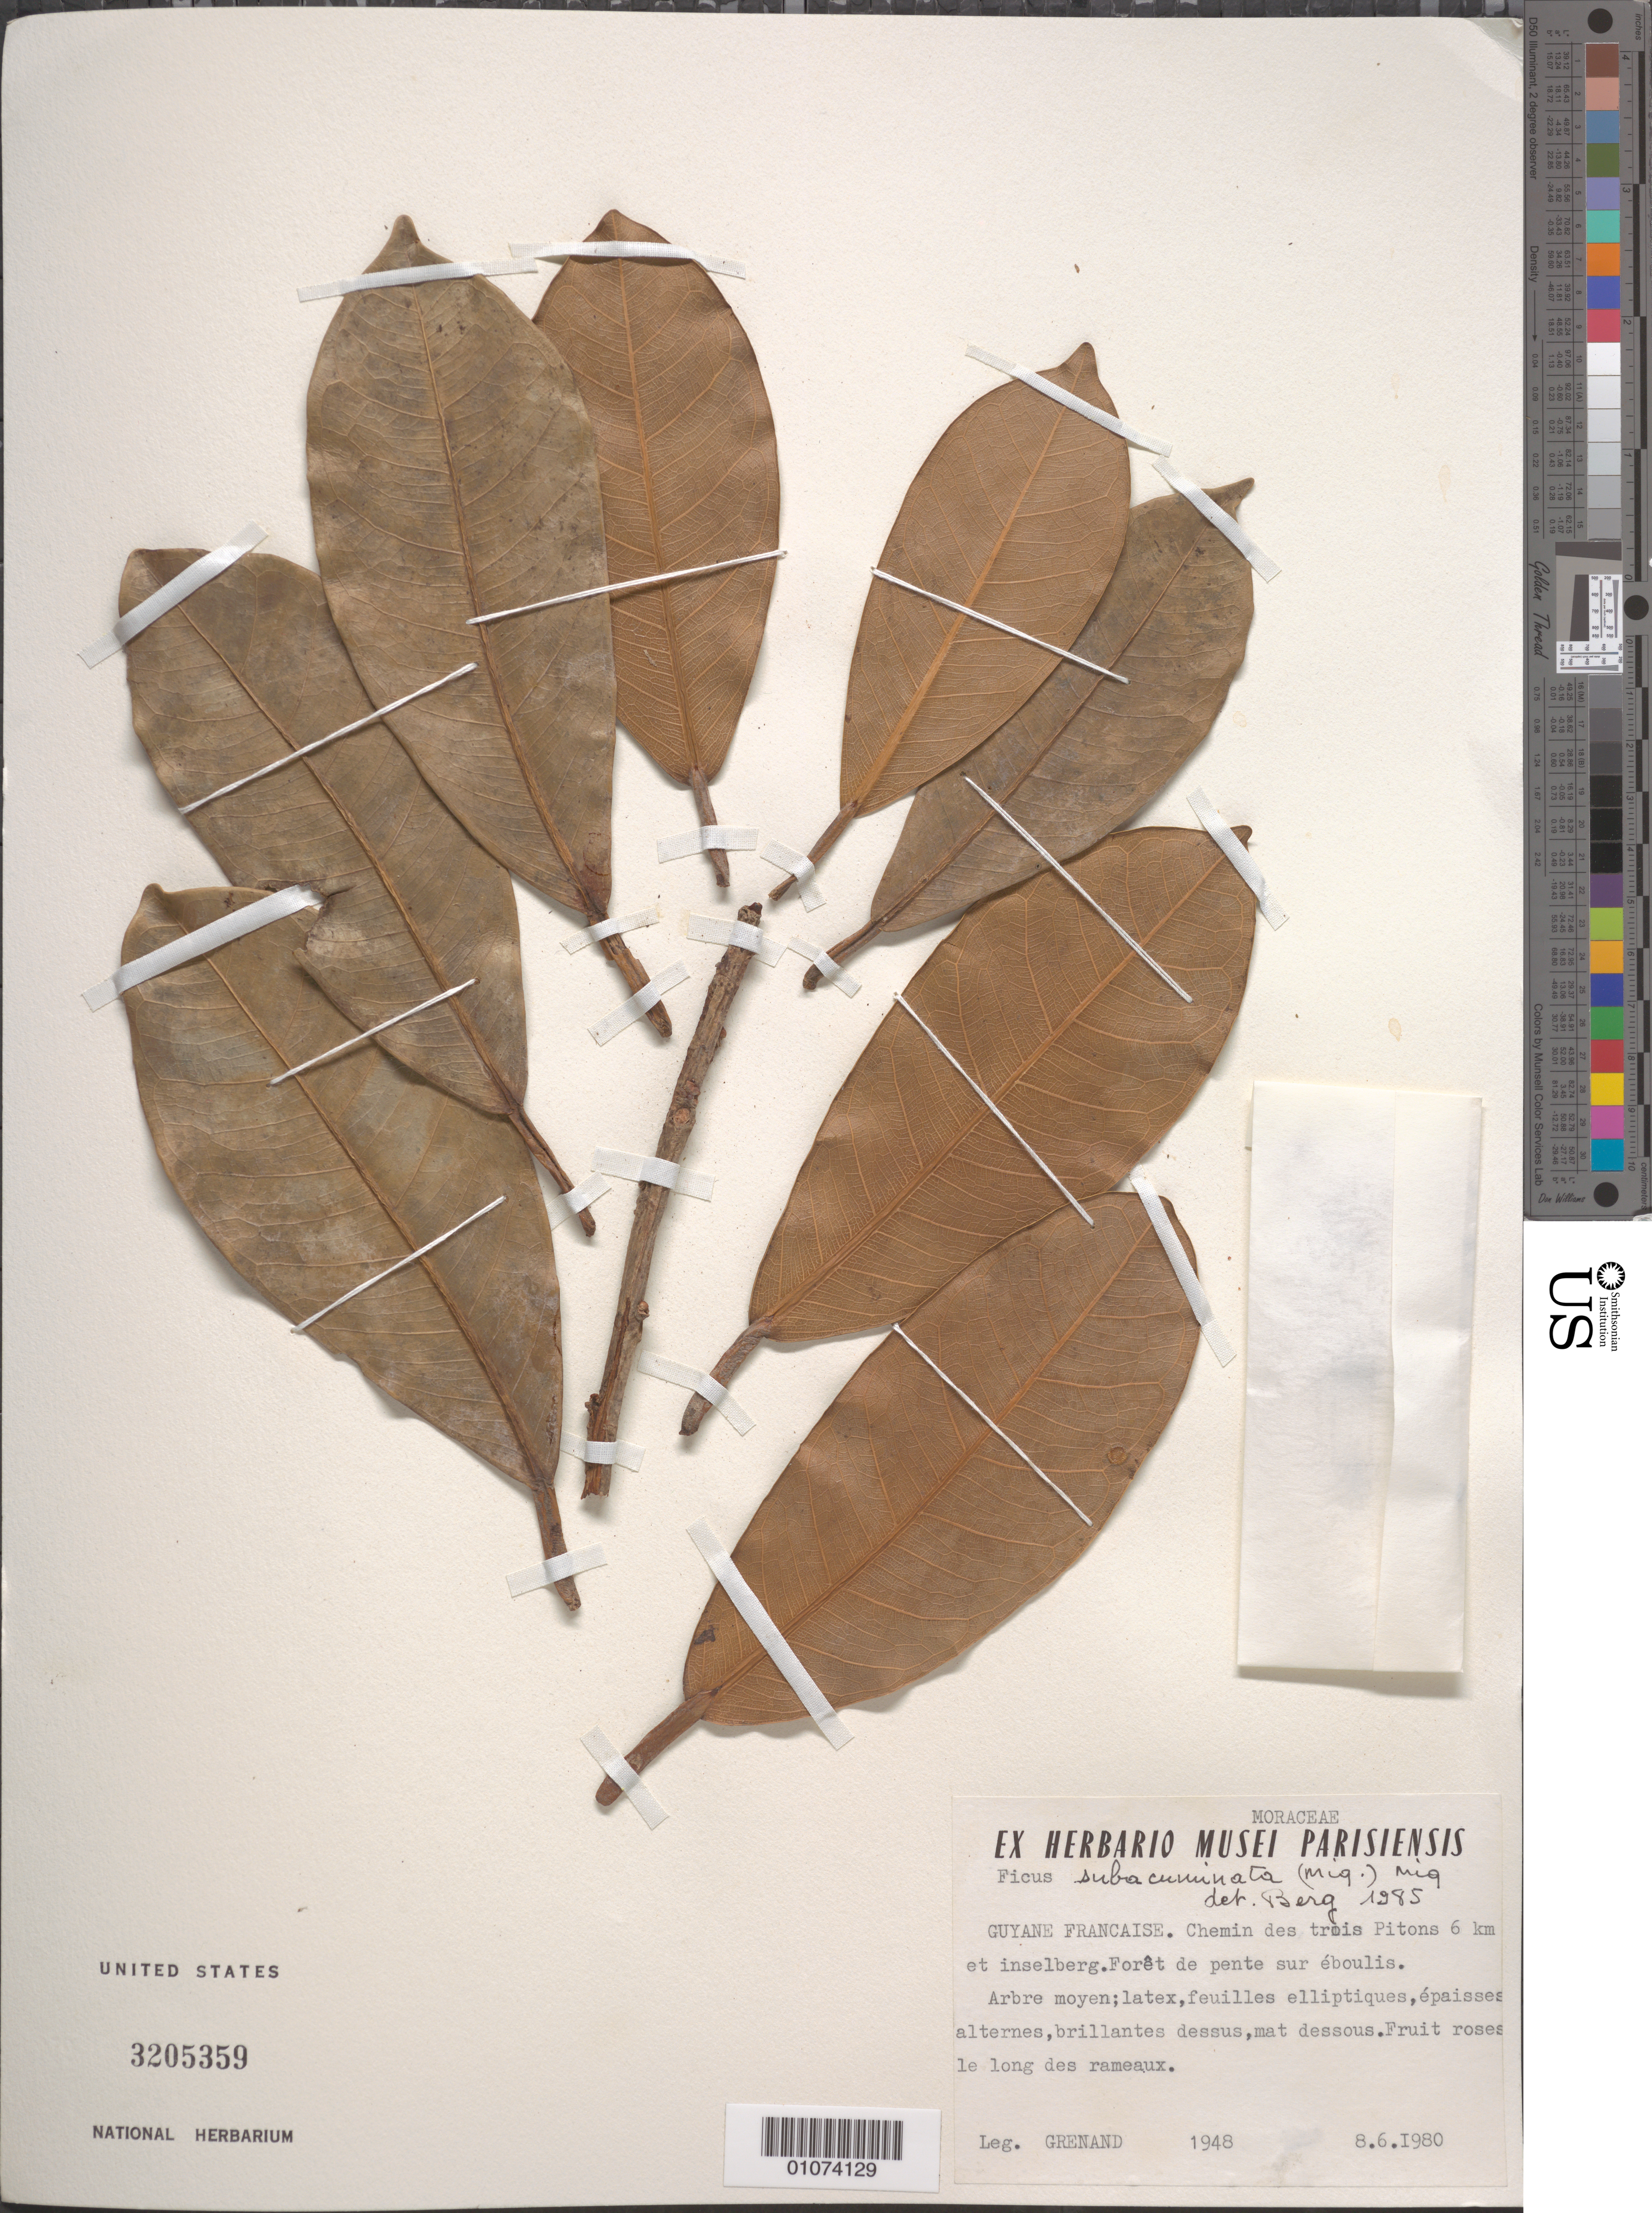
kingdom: Plantae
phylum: Tracheophyta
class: Magnoliopsida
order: Rosales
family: Moraceae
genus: Ficus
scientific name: Ficus subacuminata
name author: (Miq.) Miq.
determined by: Berg, C. C.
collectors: P. Grenand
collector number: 1948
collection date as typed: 8-Jun-80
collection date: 1980-06-08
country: French Guiana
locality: Trois Pitons 6 km et inselberg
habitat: Foret de pente sur eboulis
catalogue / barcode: US 3205359